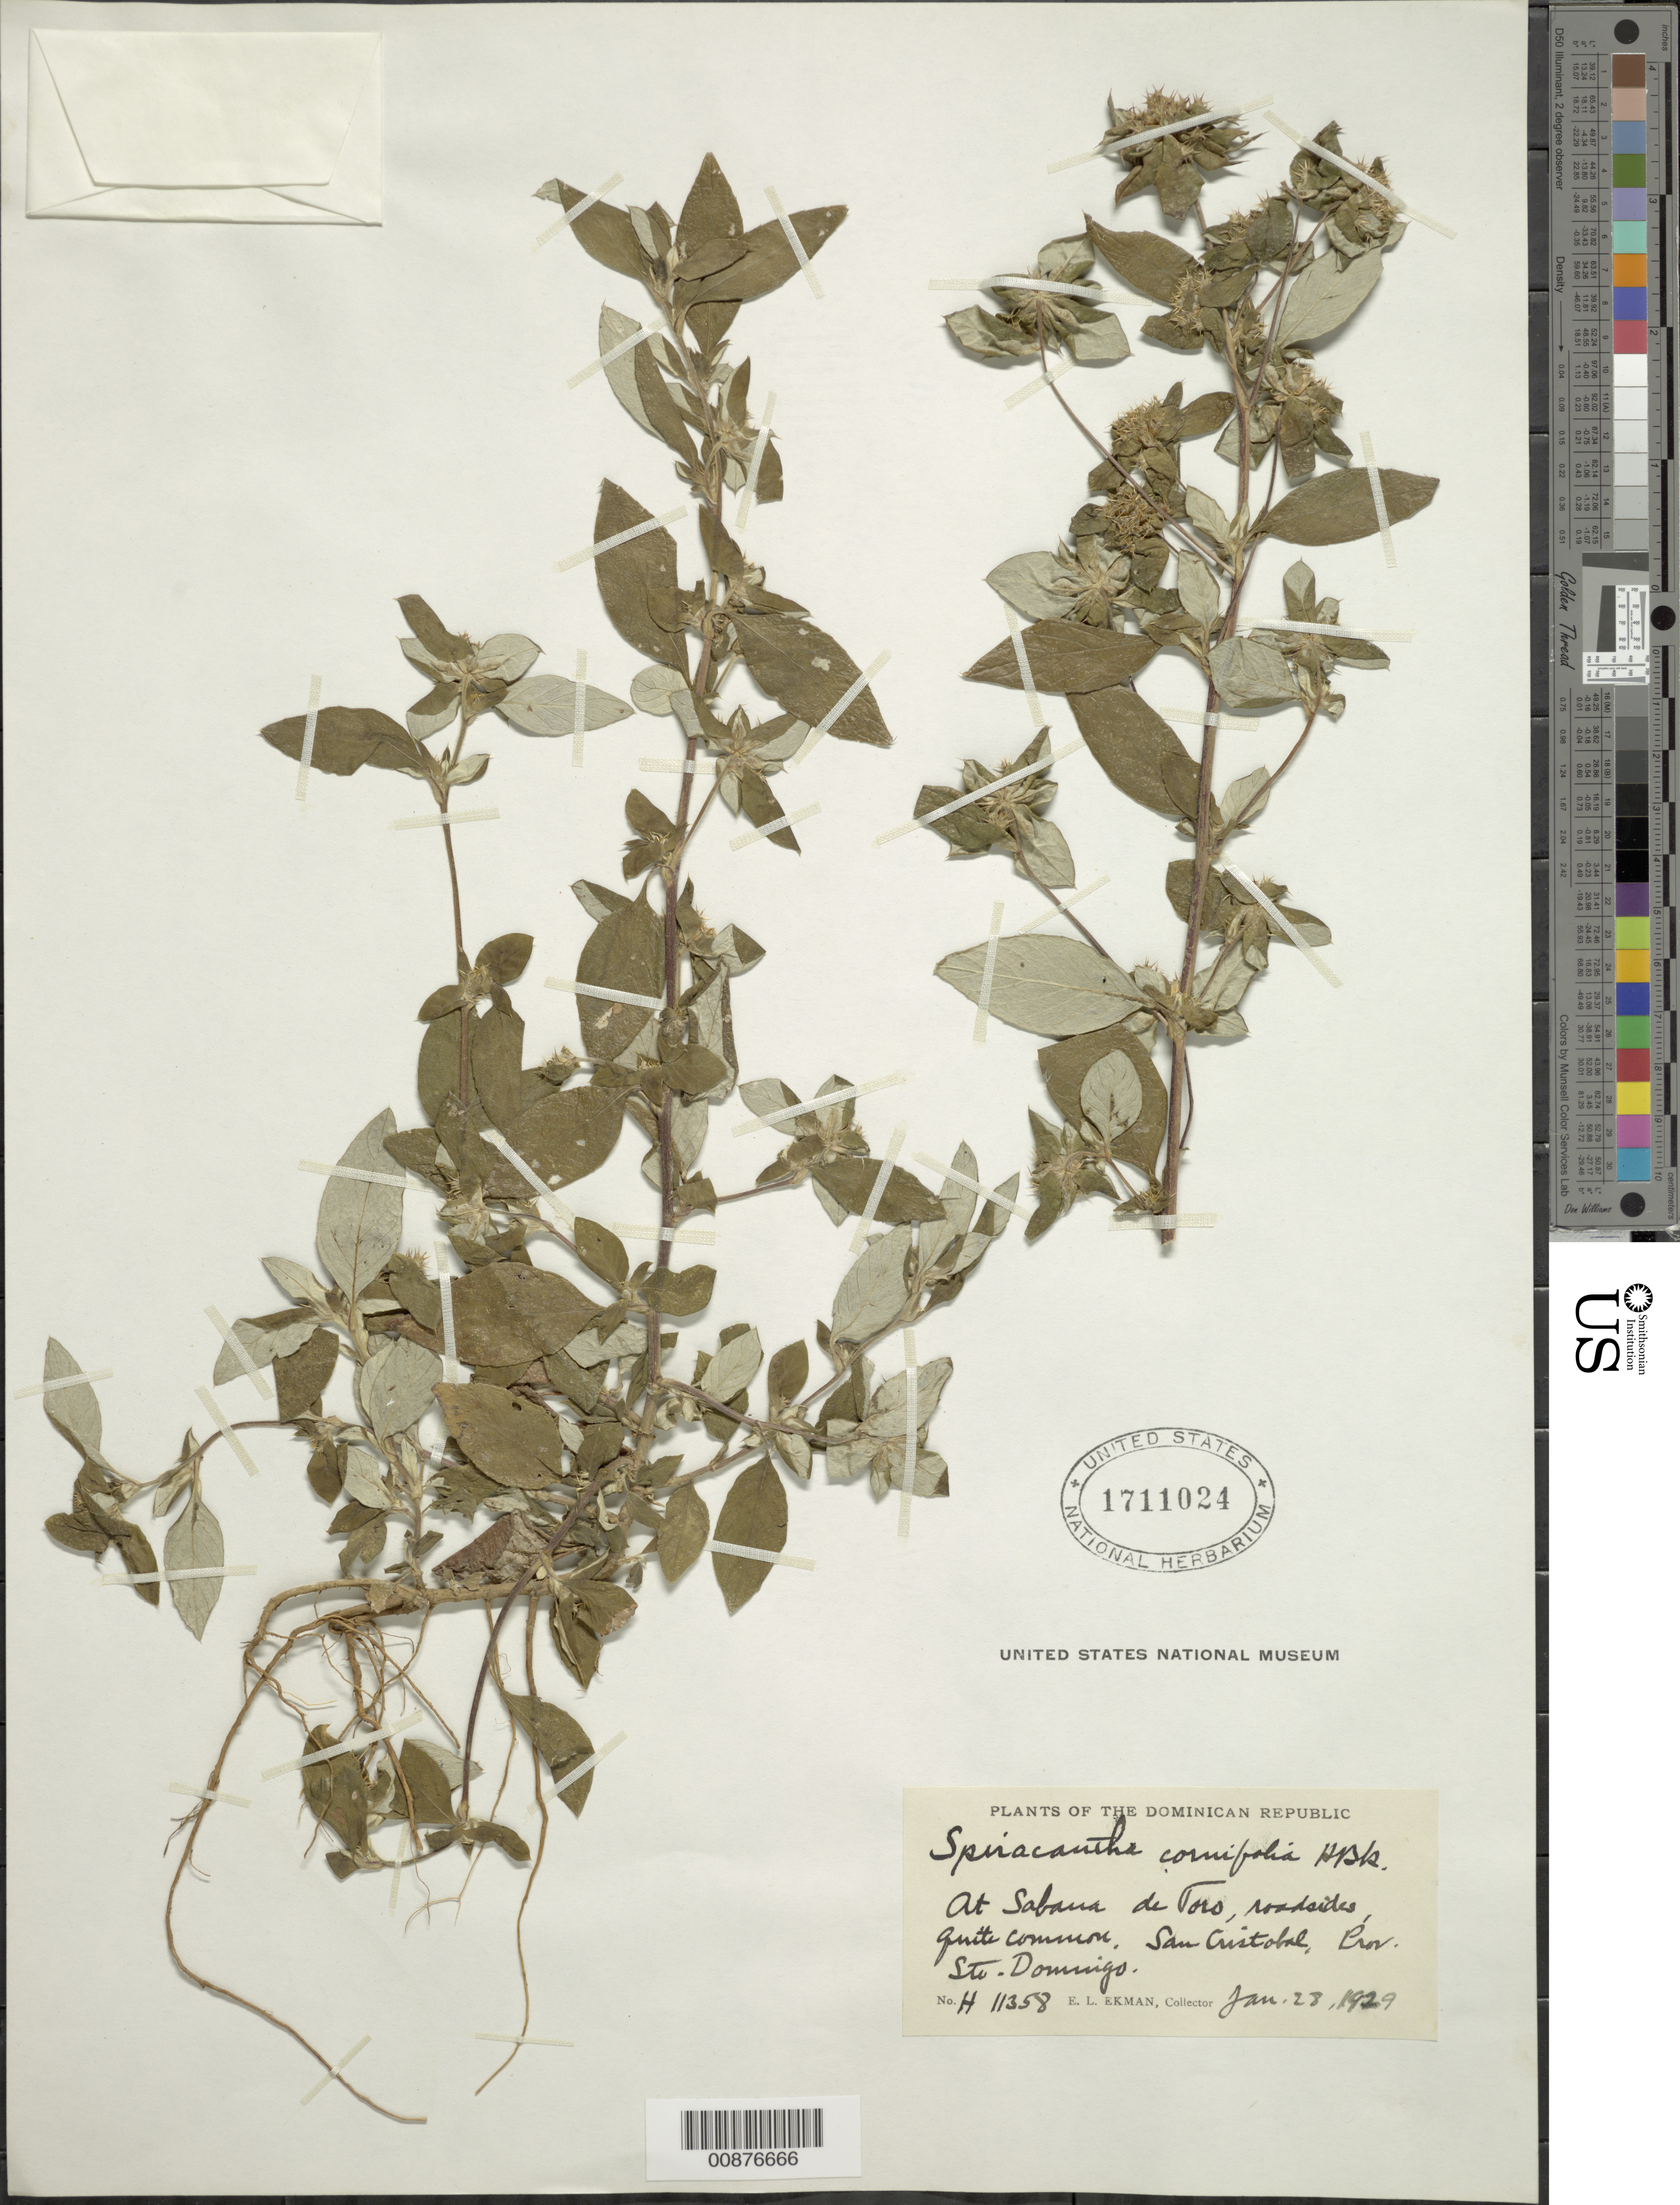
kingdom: Plantae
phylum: Tracheophyta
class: Magnoliopsida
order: Asterales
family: Asteraceae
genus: Spiracantha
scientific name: Spiracantha cornifolia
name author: Kunth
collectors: E. L. Ekman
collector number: H 11358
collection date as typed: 28 Jan 1929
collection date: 1929-01-28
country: Dominican Republic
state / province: San Cristóbal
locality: San Cristobal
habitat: Roadsides, savanna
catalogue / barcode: US 1711024